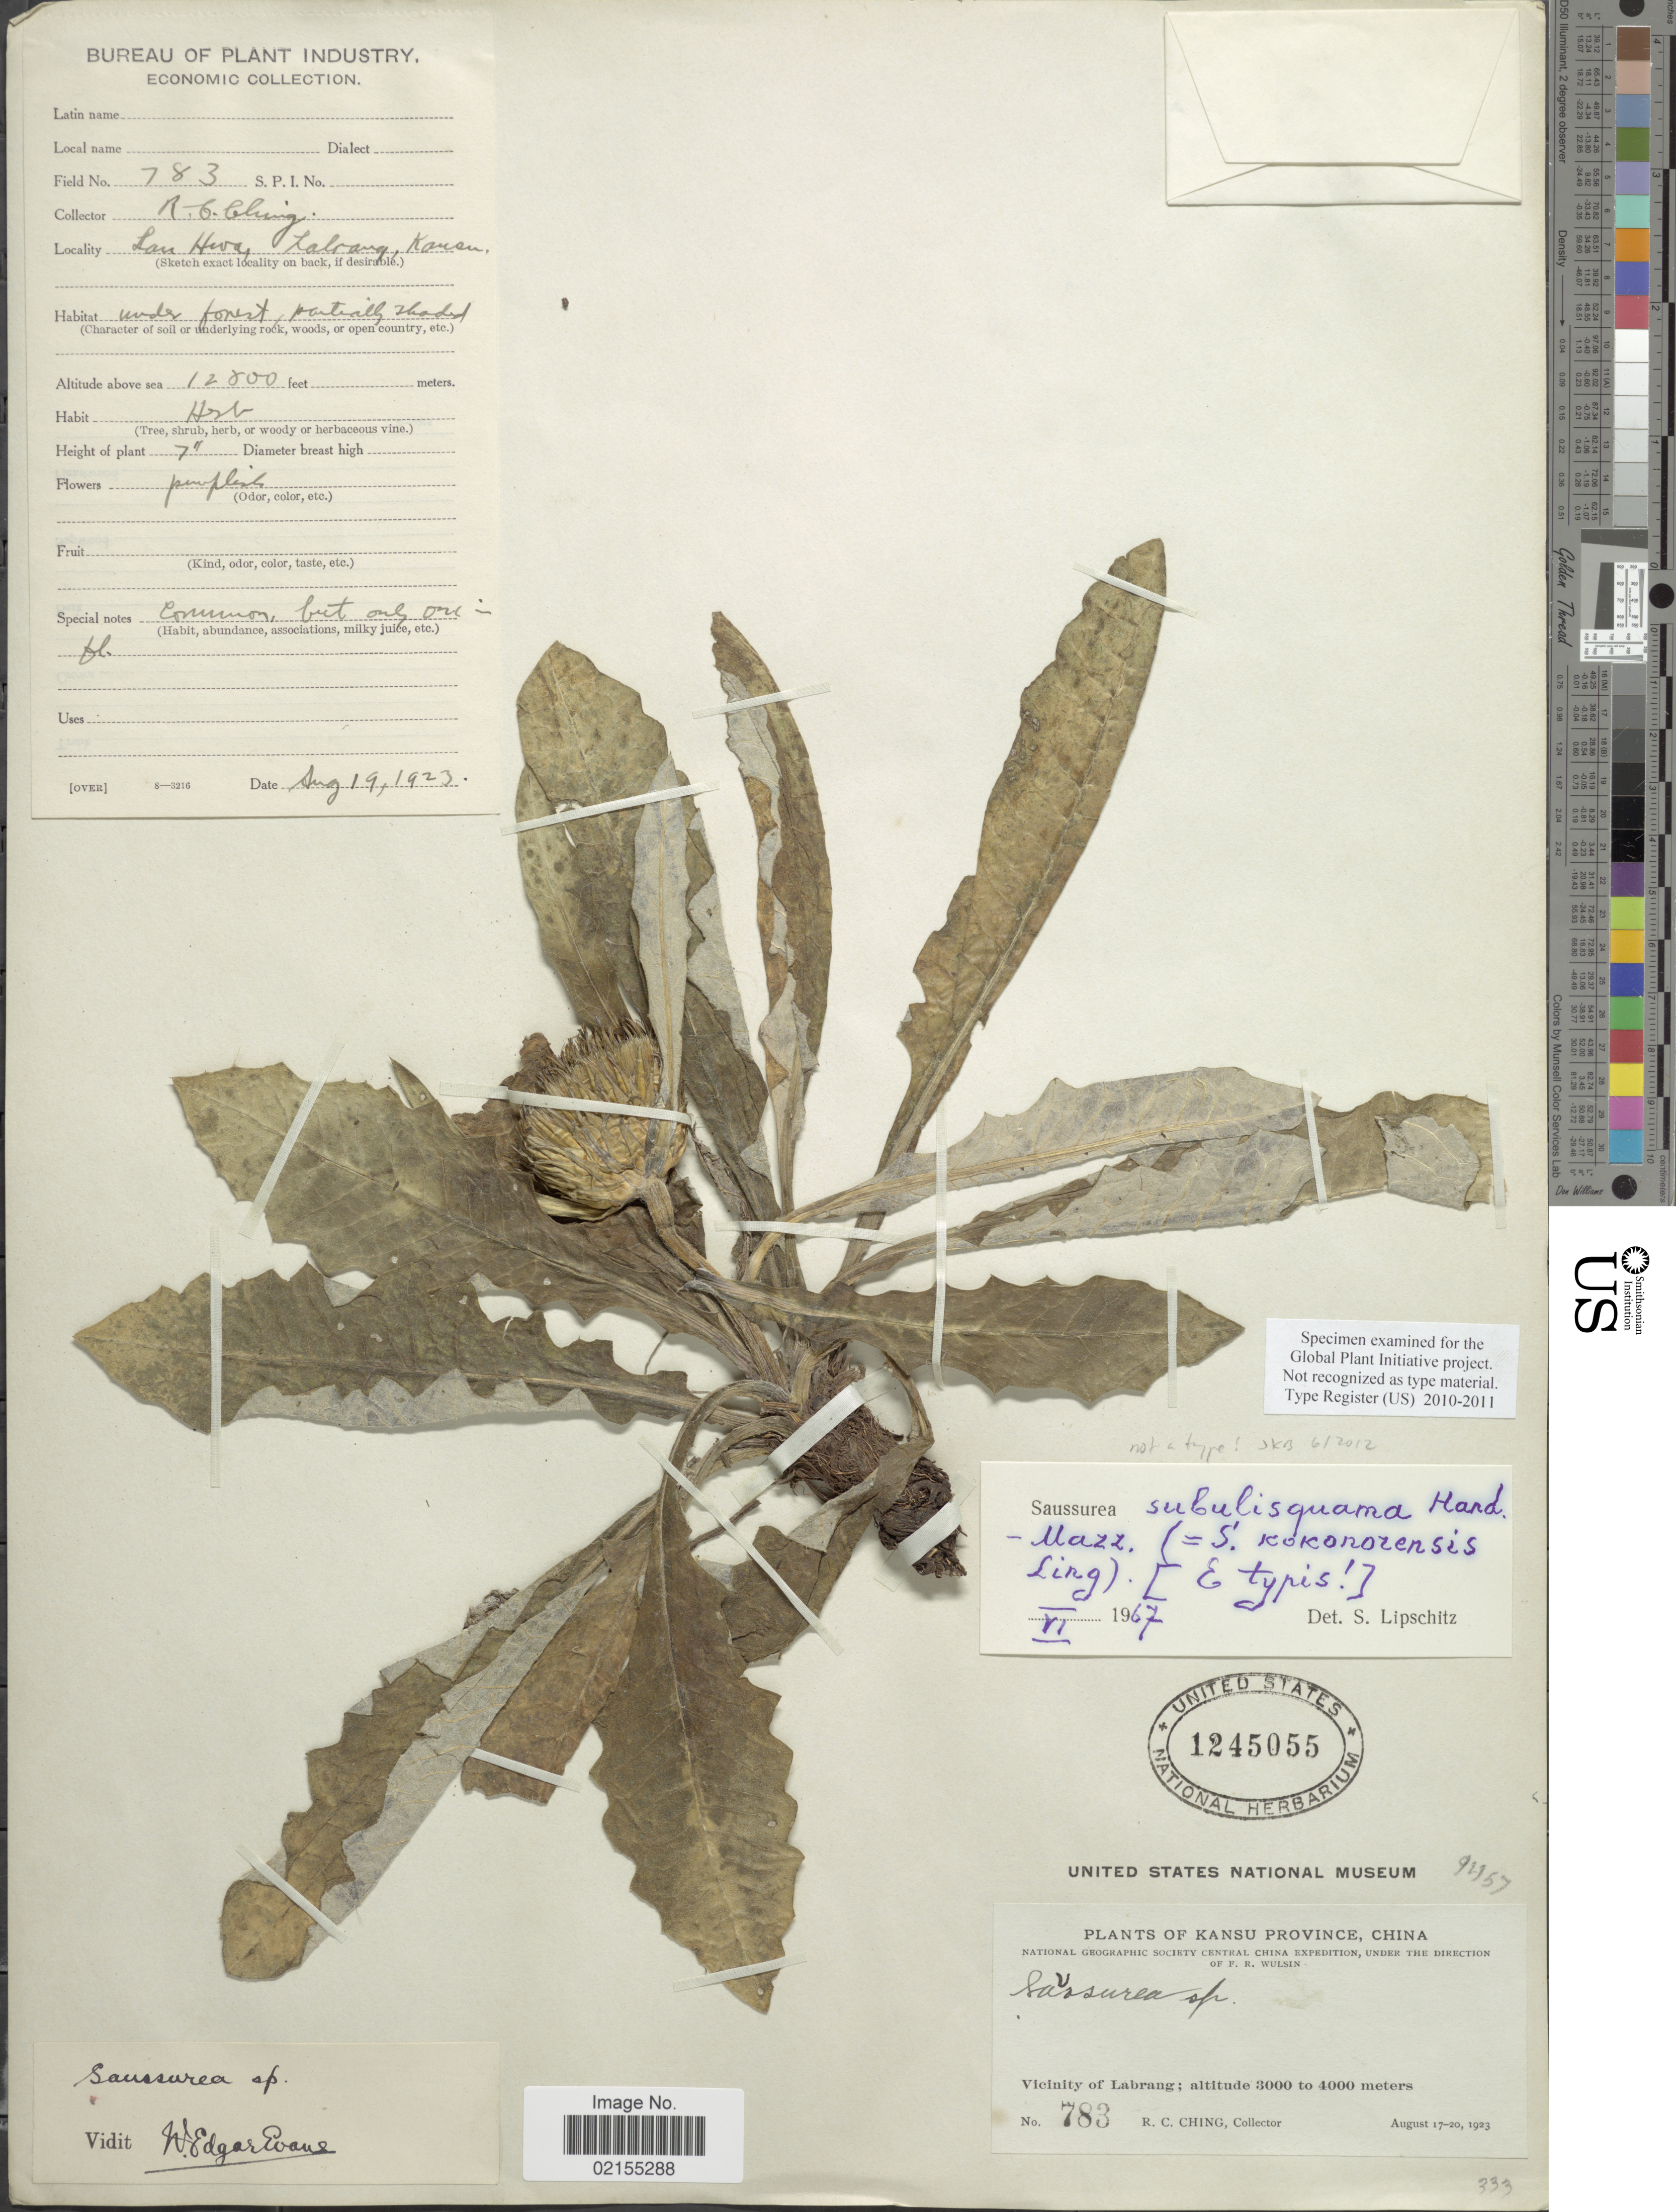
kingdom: Plantae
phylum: Tracheophyta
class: Magnoliopsida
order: Asterales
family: Asteraceae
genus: Saussurea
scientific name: Saussurea subulisguama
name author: Hand.-Mazz.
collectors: R. C. Ching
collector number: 783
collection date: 1923-08-19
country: China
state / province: Gansu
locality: Kansu Province, China, Vicinity of Labrang, Lan Hwa.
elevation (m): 3901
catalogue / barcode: US 1245055